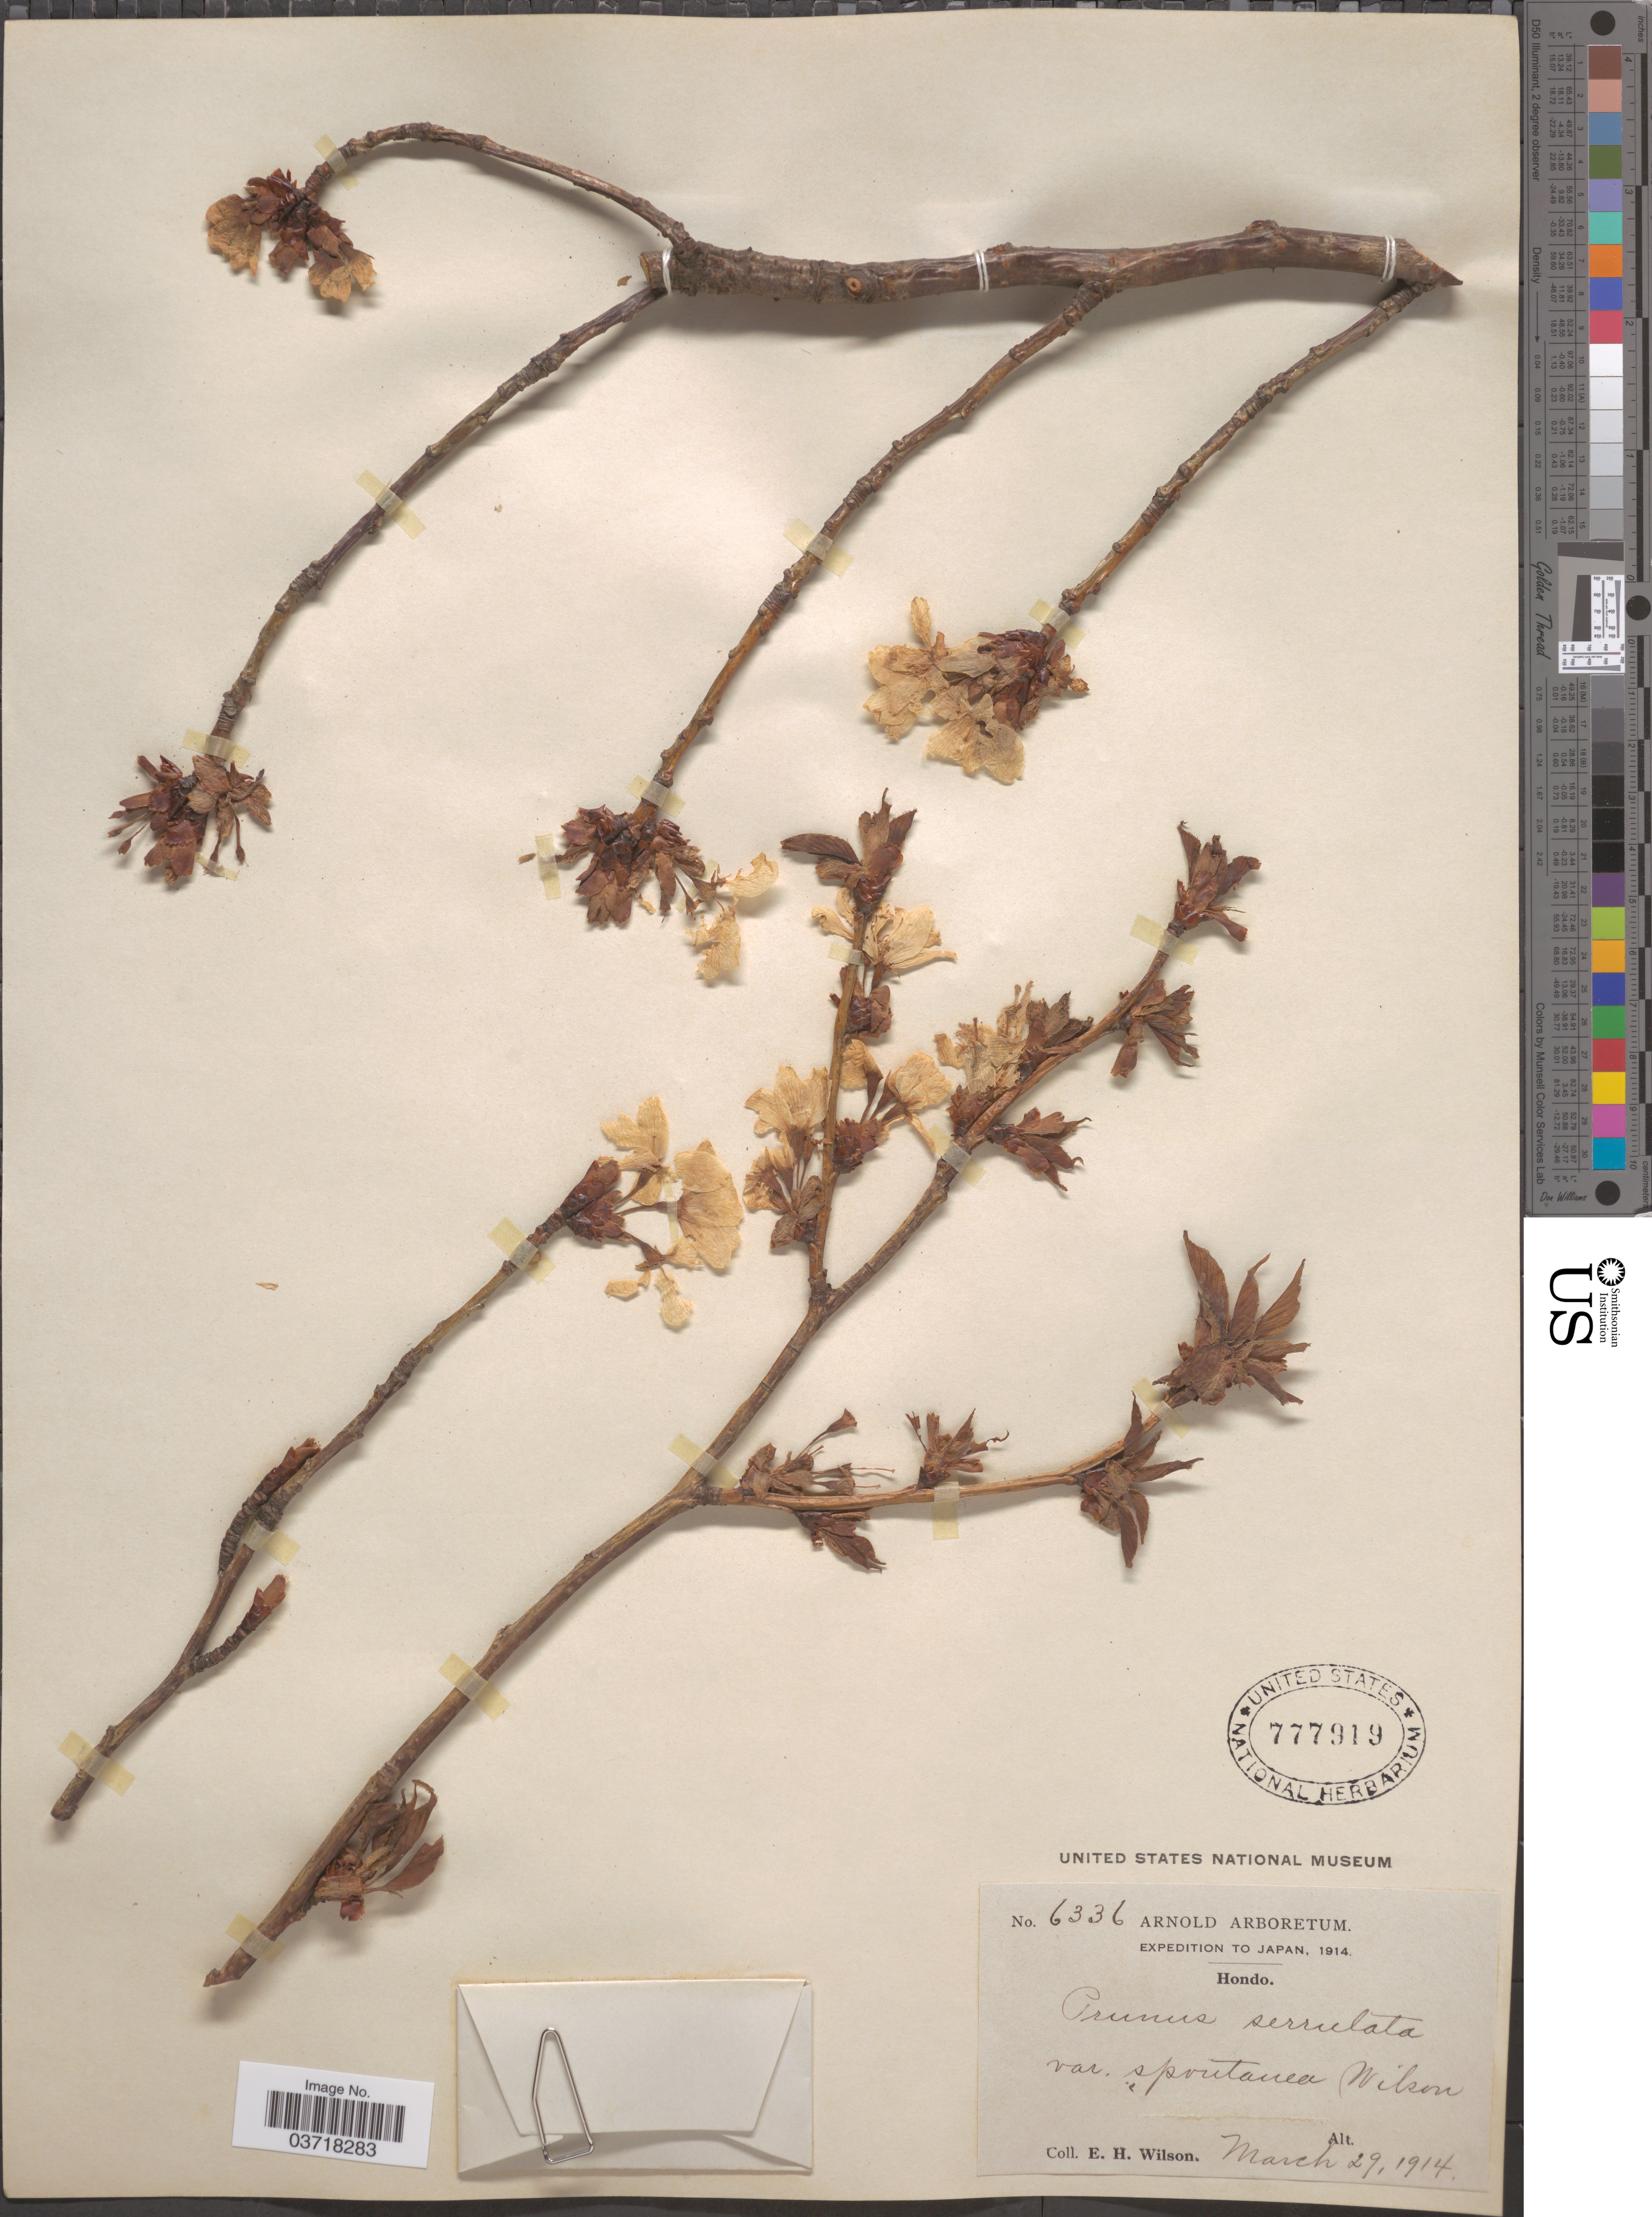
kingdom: Plantae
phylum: Tracheophyta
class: Magnoliopsida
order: Rosales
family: Rosaceae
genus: Prunus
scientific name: Prunus serrulata var. spontanea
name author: E.H. Wilson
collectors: E. Wilson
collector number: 6336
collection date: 1914-03-29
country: Japan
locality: Hondo.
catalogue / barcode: US 777919